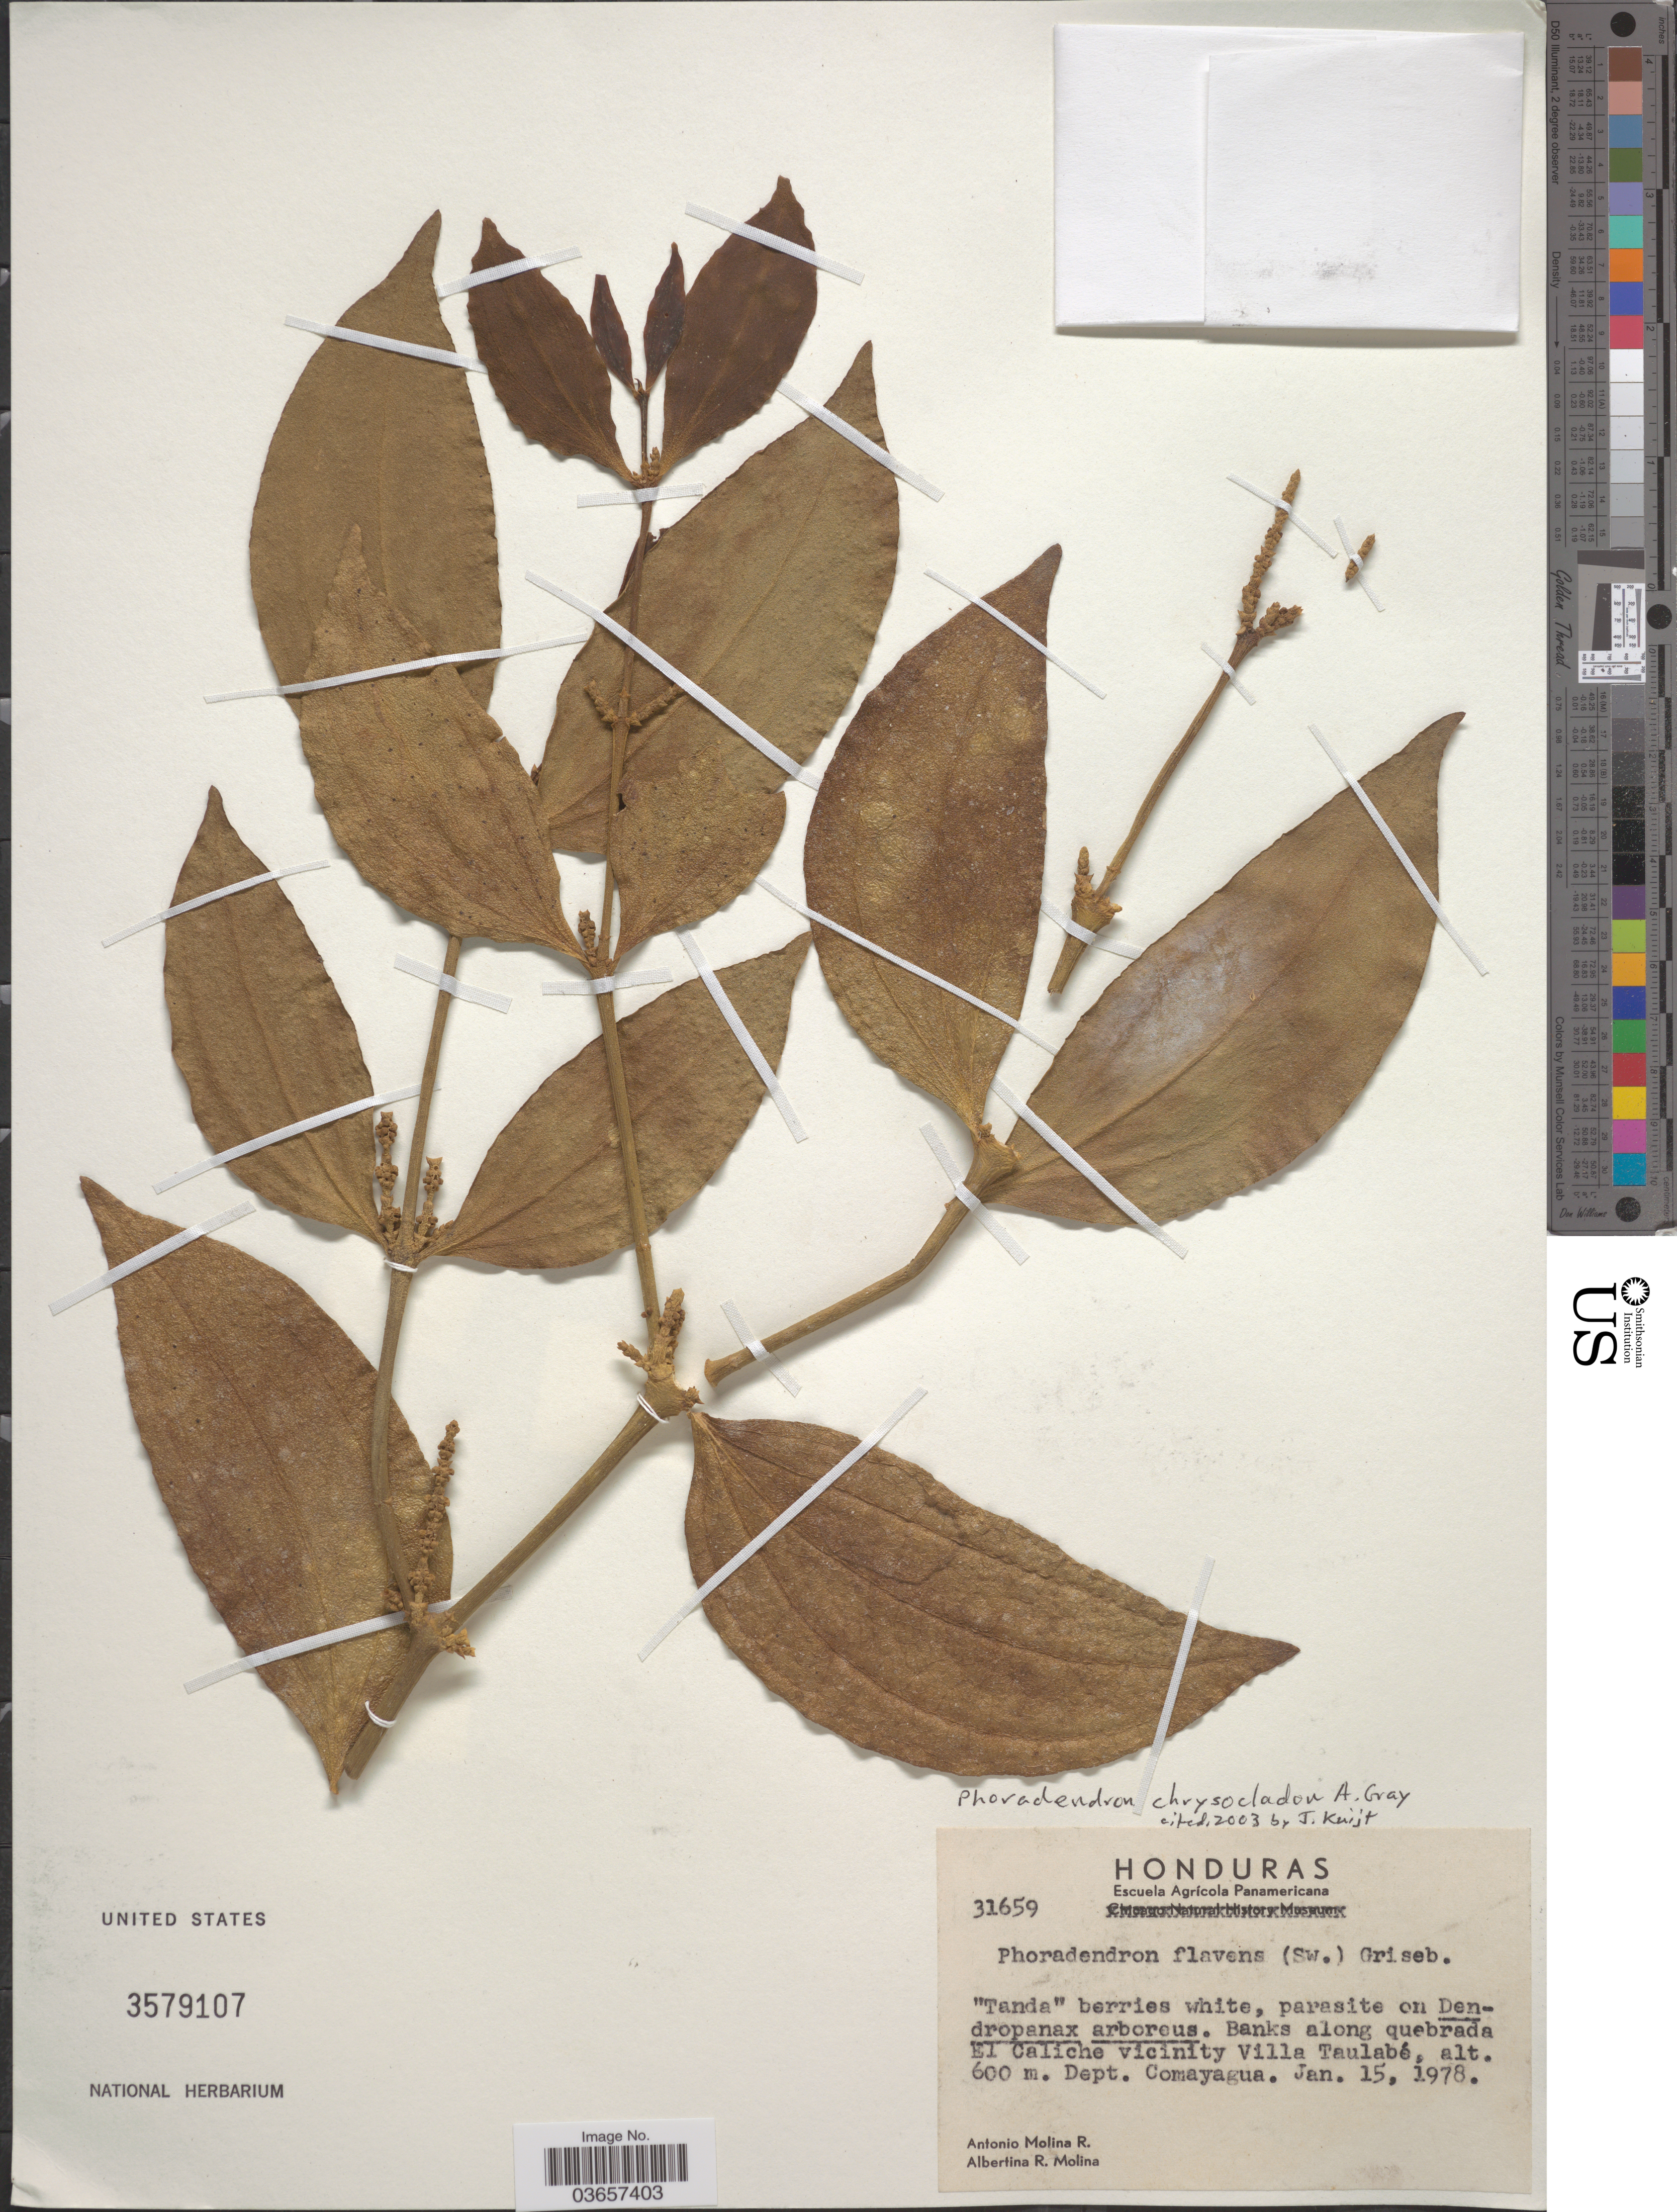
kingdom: Plantae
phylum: Tracheophyta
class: Magnoliopsida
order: Santalales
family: Viscaceae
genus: Phoradendron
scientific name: Phoradendron chrysocladon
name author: A. Gray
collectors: A. Molina R. & A. R. Molina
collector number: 31659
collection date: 1978-01-15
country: Honduras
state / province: Comayagua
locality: Banks along quebrada El Caliche vicinity Villa Taulabé, Dept. Comayagua.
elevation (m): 600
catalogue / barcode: US 3579107